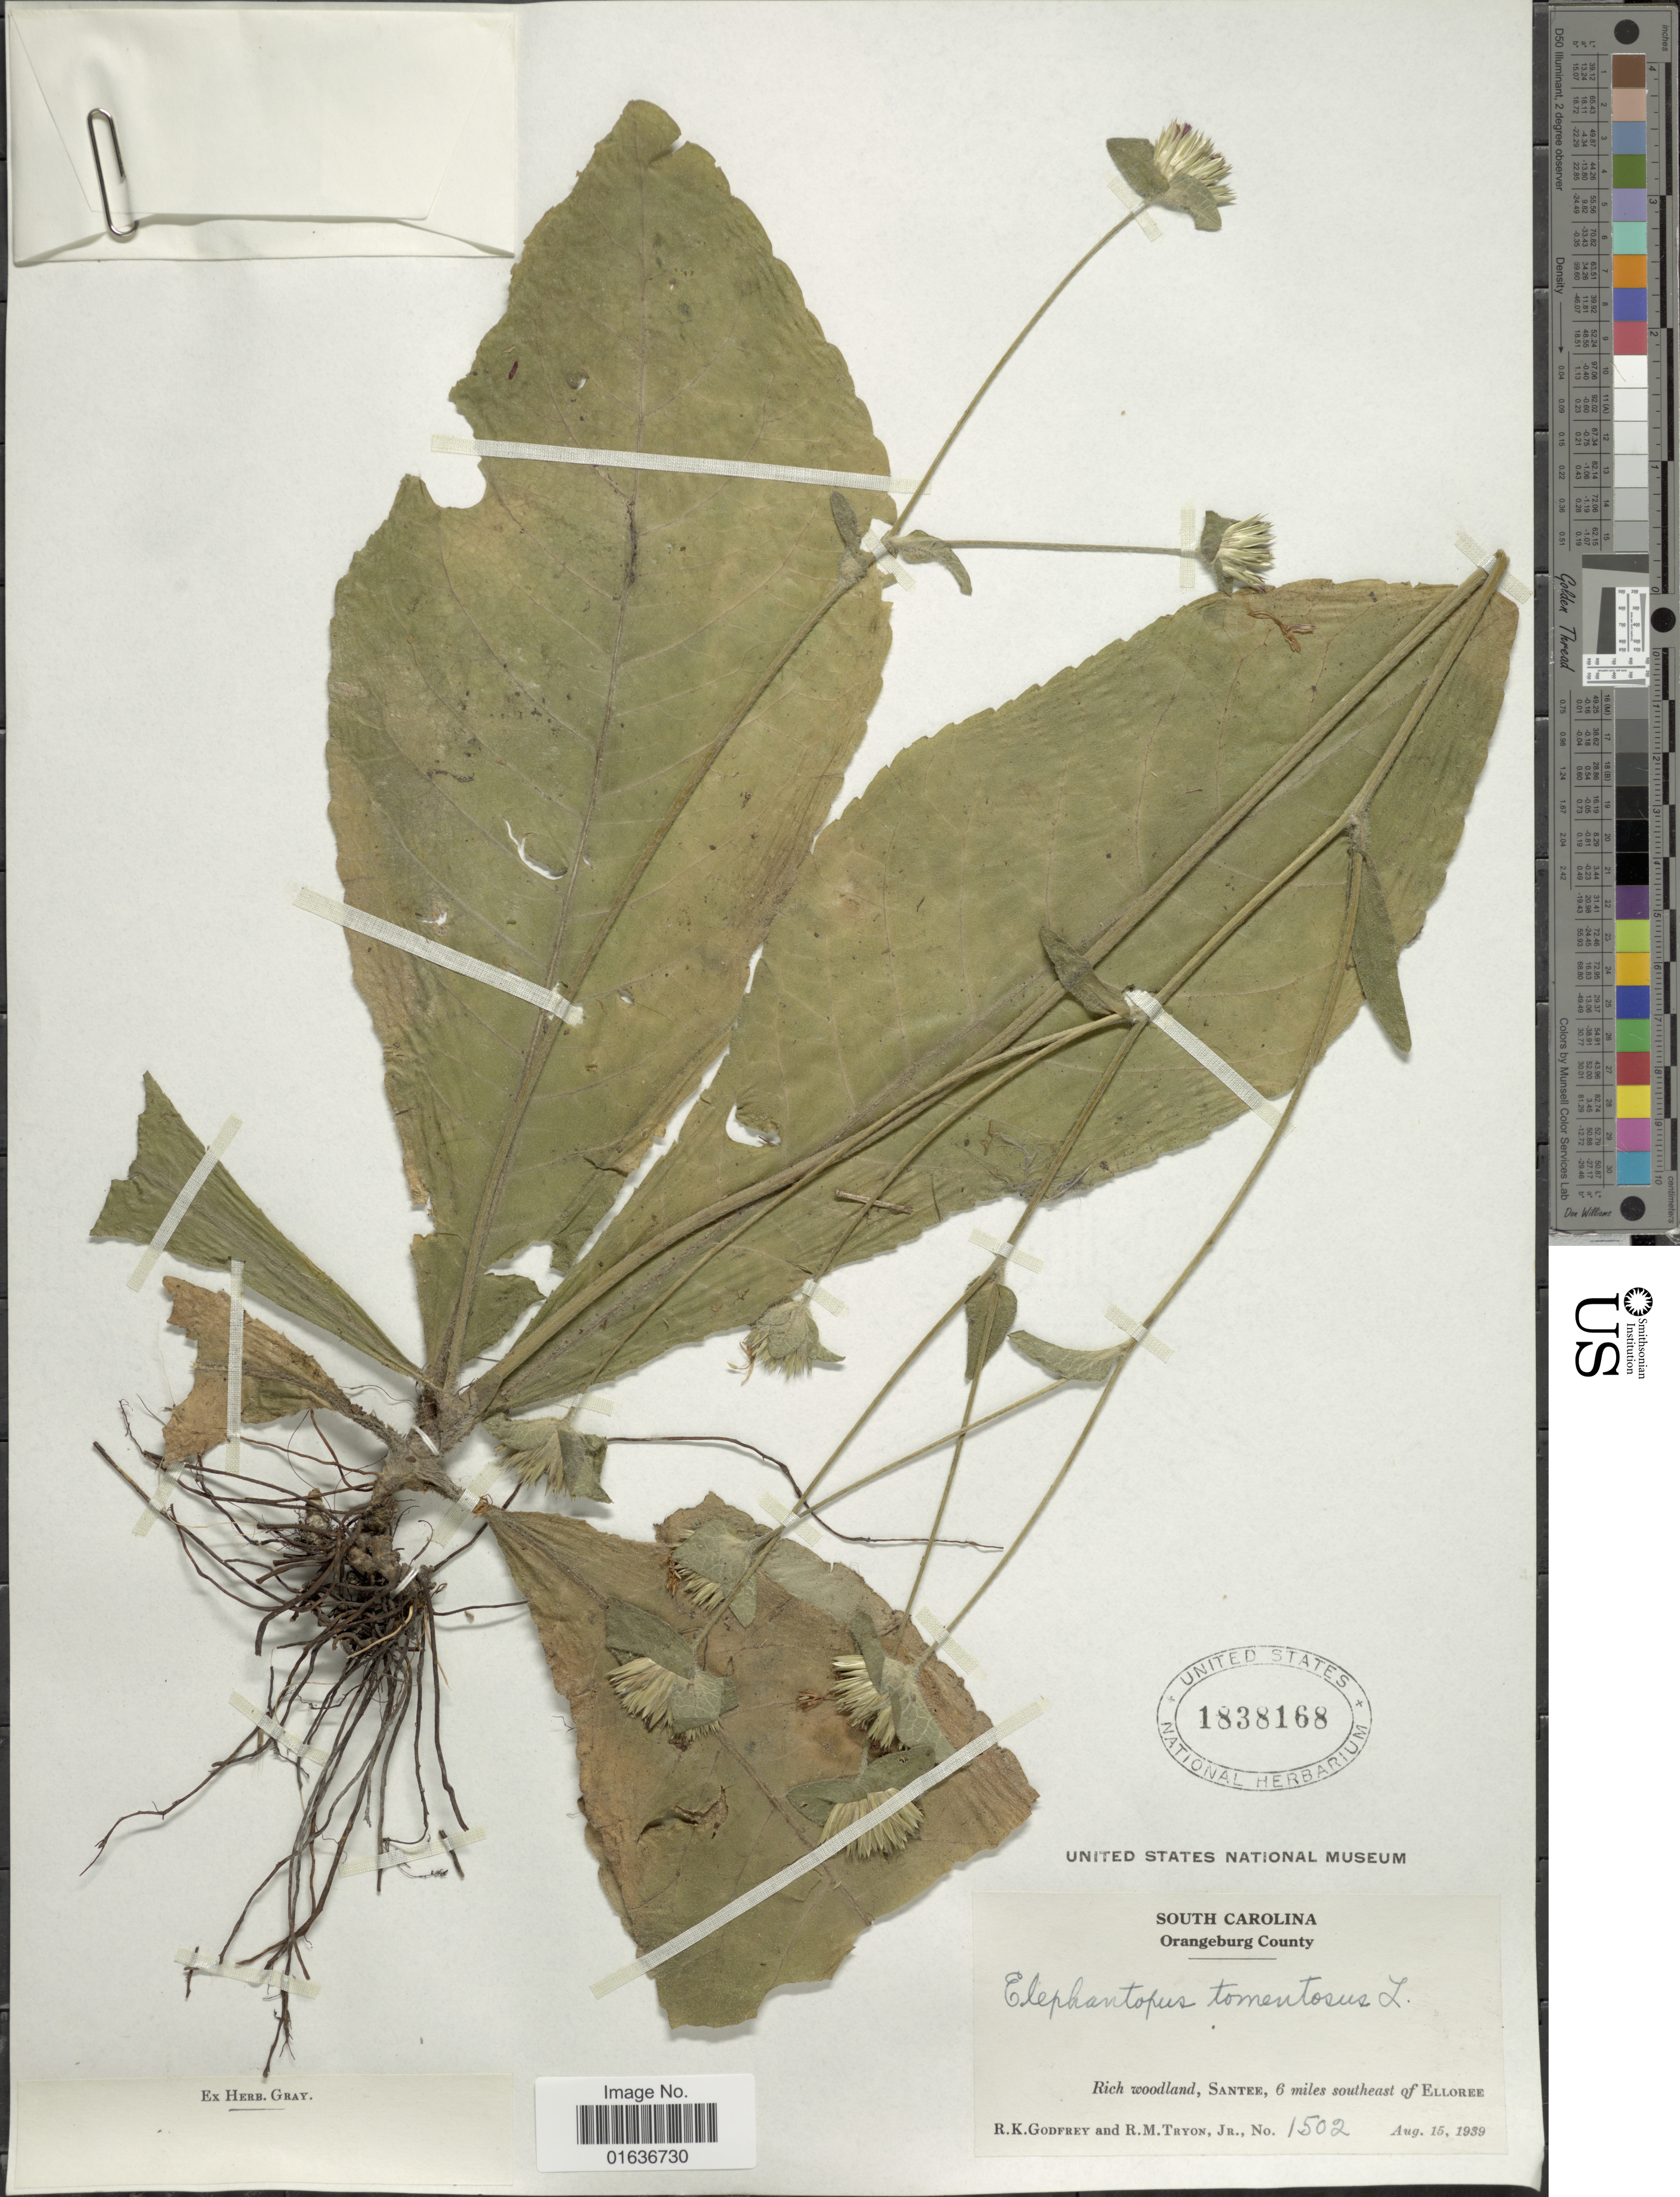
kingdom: Plantae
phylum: Tracheophyta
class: Magnoliopsida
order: Asterales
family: Asteraceae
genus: Elephantopus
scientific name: Elephantopus tomentosus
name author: L.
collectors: R. K. Godfrey & R. M. Tryon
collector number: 1502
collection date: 1939-08-15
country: United States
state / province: South Carolina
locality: Orangeburg County, Rich woodland, Santee, 6 miles southeast of Elloree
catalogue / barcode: US 1838168